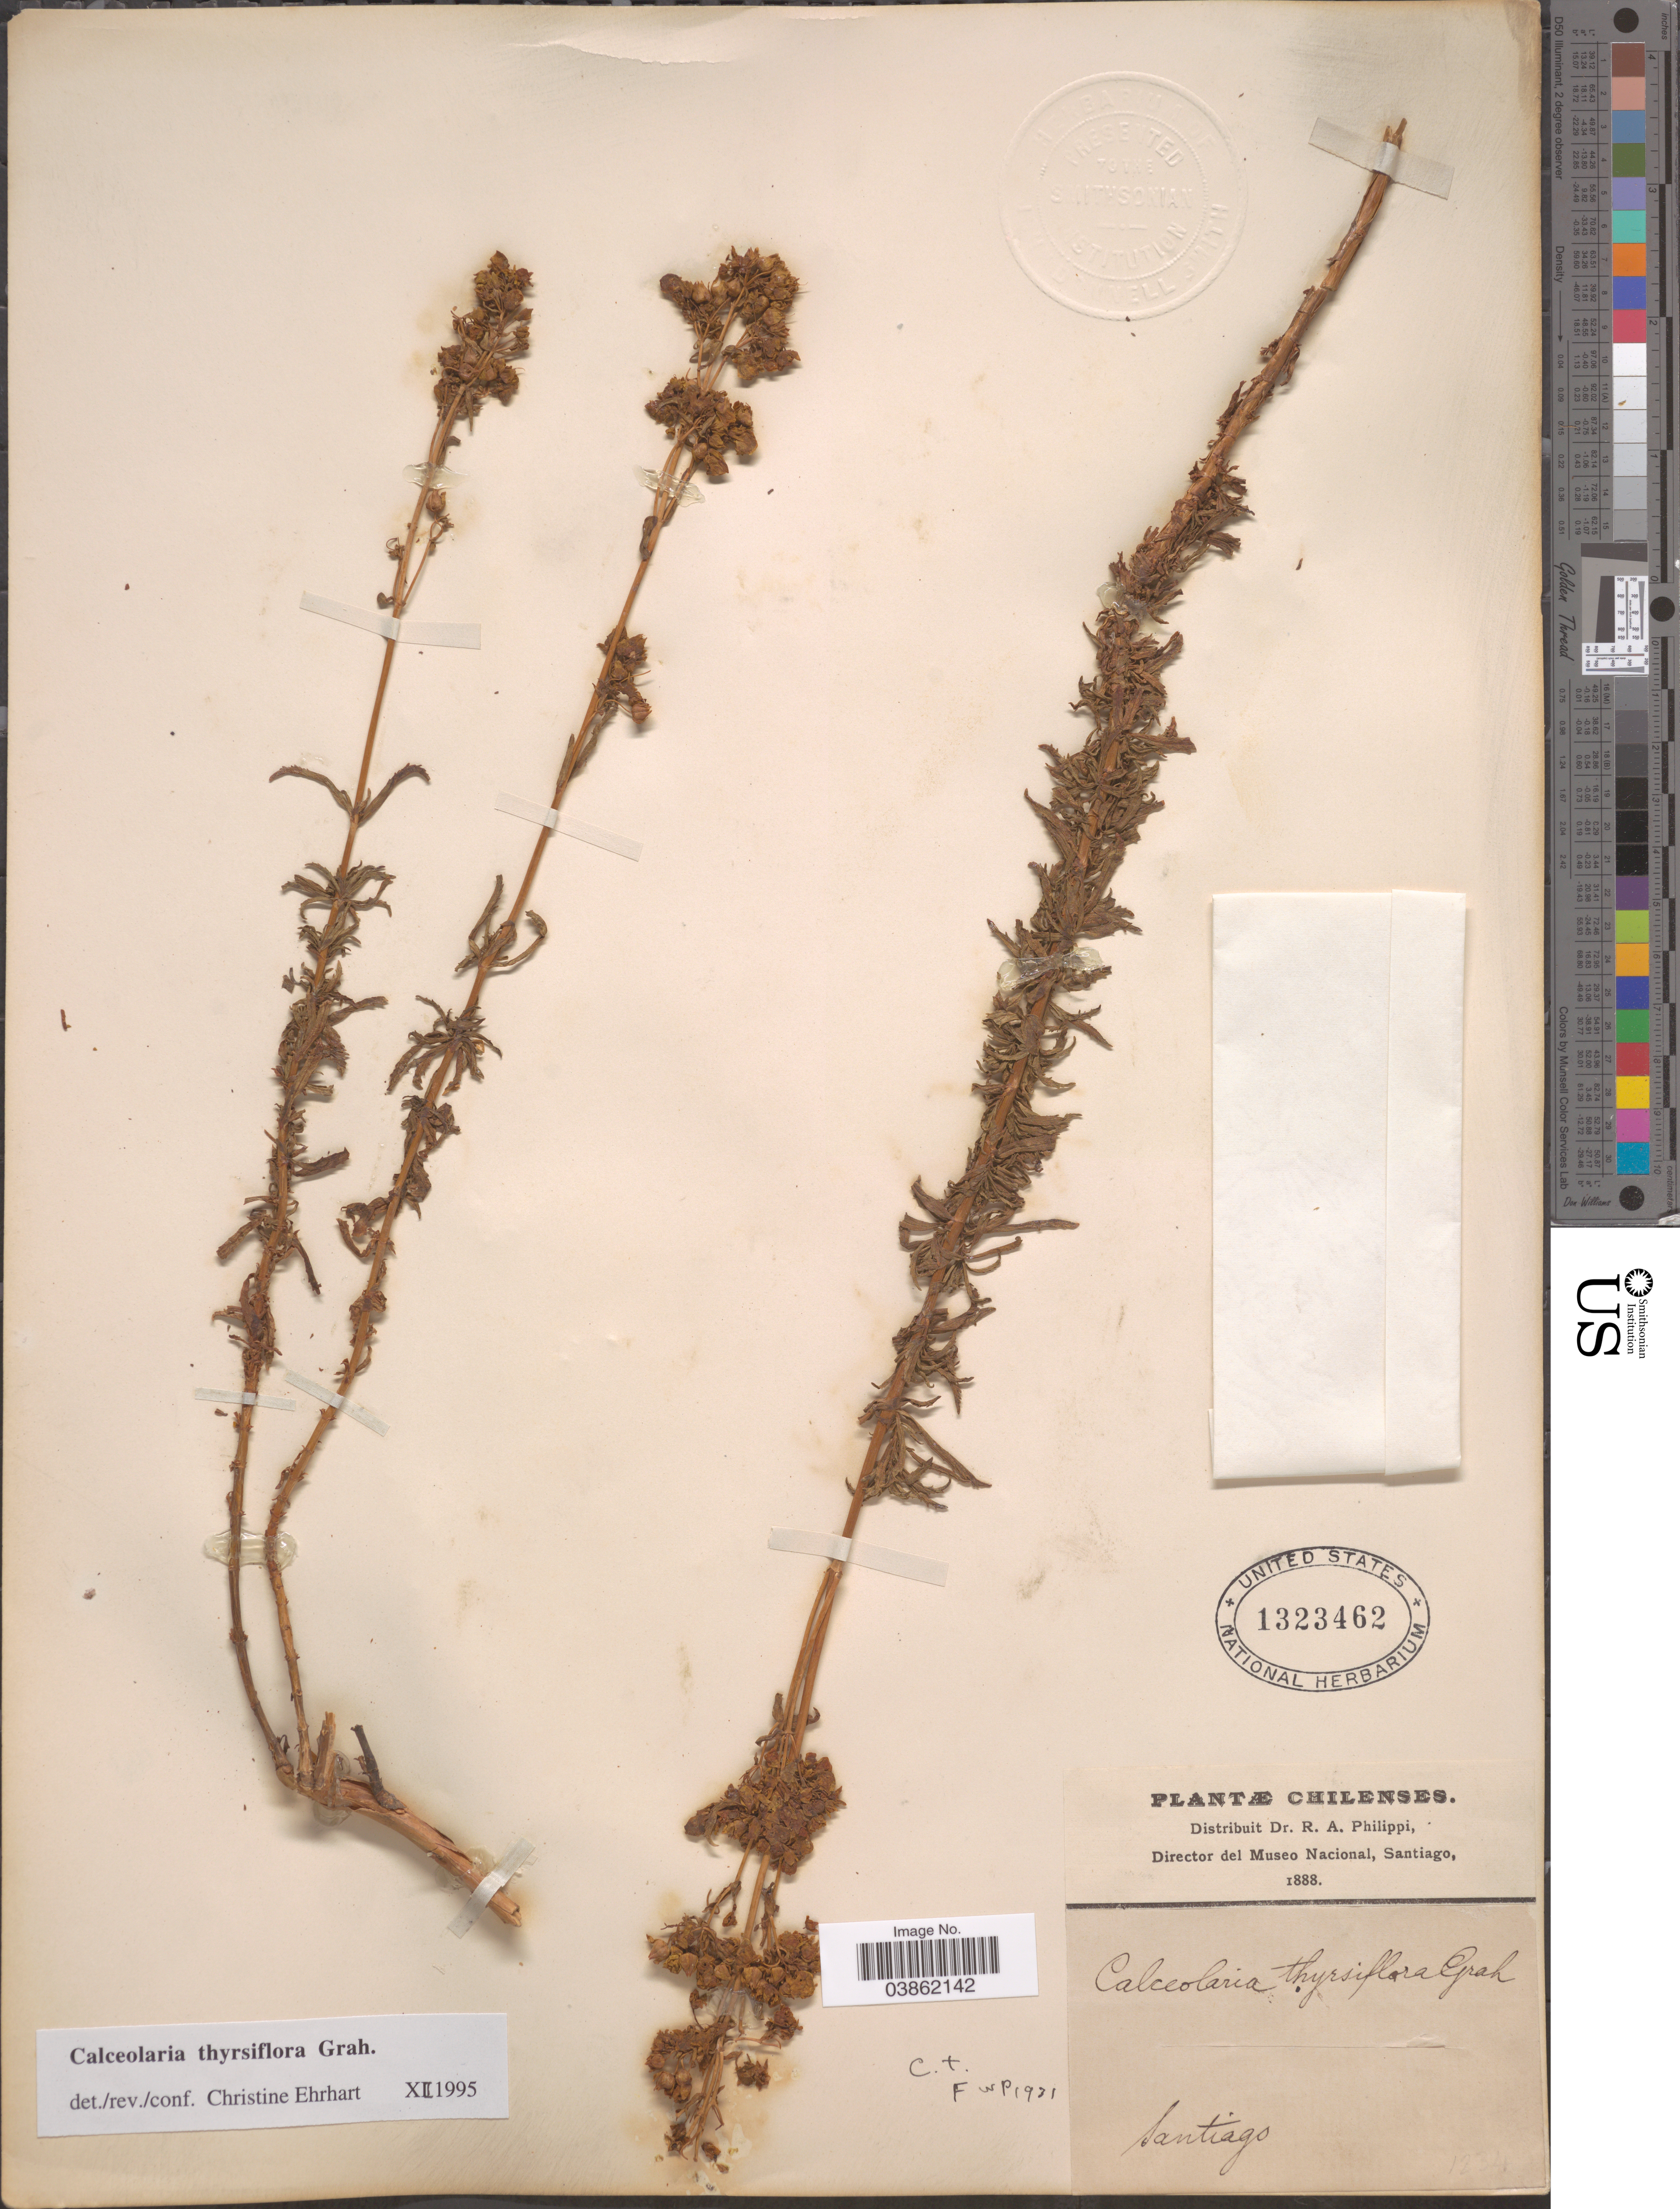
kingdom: Plantae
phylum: Tracheophyta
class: Magnoliopsida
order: Lamiales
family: Calceolariaceae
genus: Calceolaria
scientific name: Calceolaria thyrsiflora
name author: Graham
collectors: ex. herb. R.A. Philippi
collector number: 1234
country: Chile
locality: Santiago.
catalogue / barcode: US 1323462